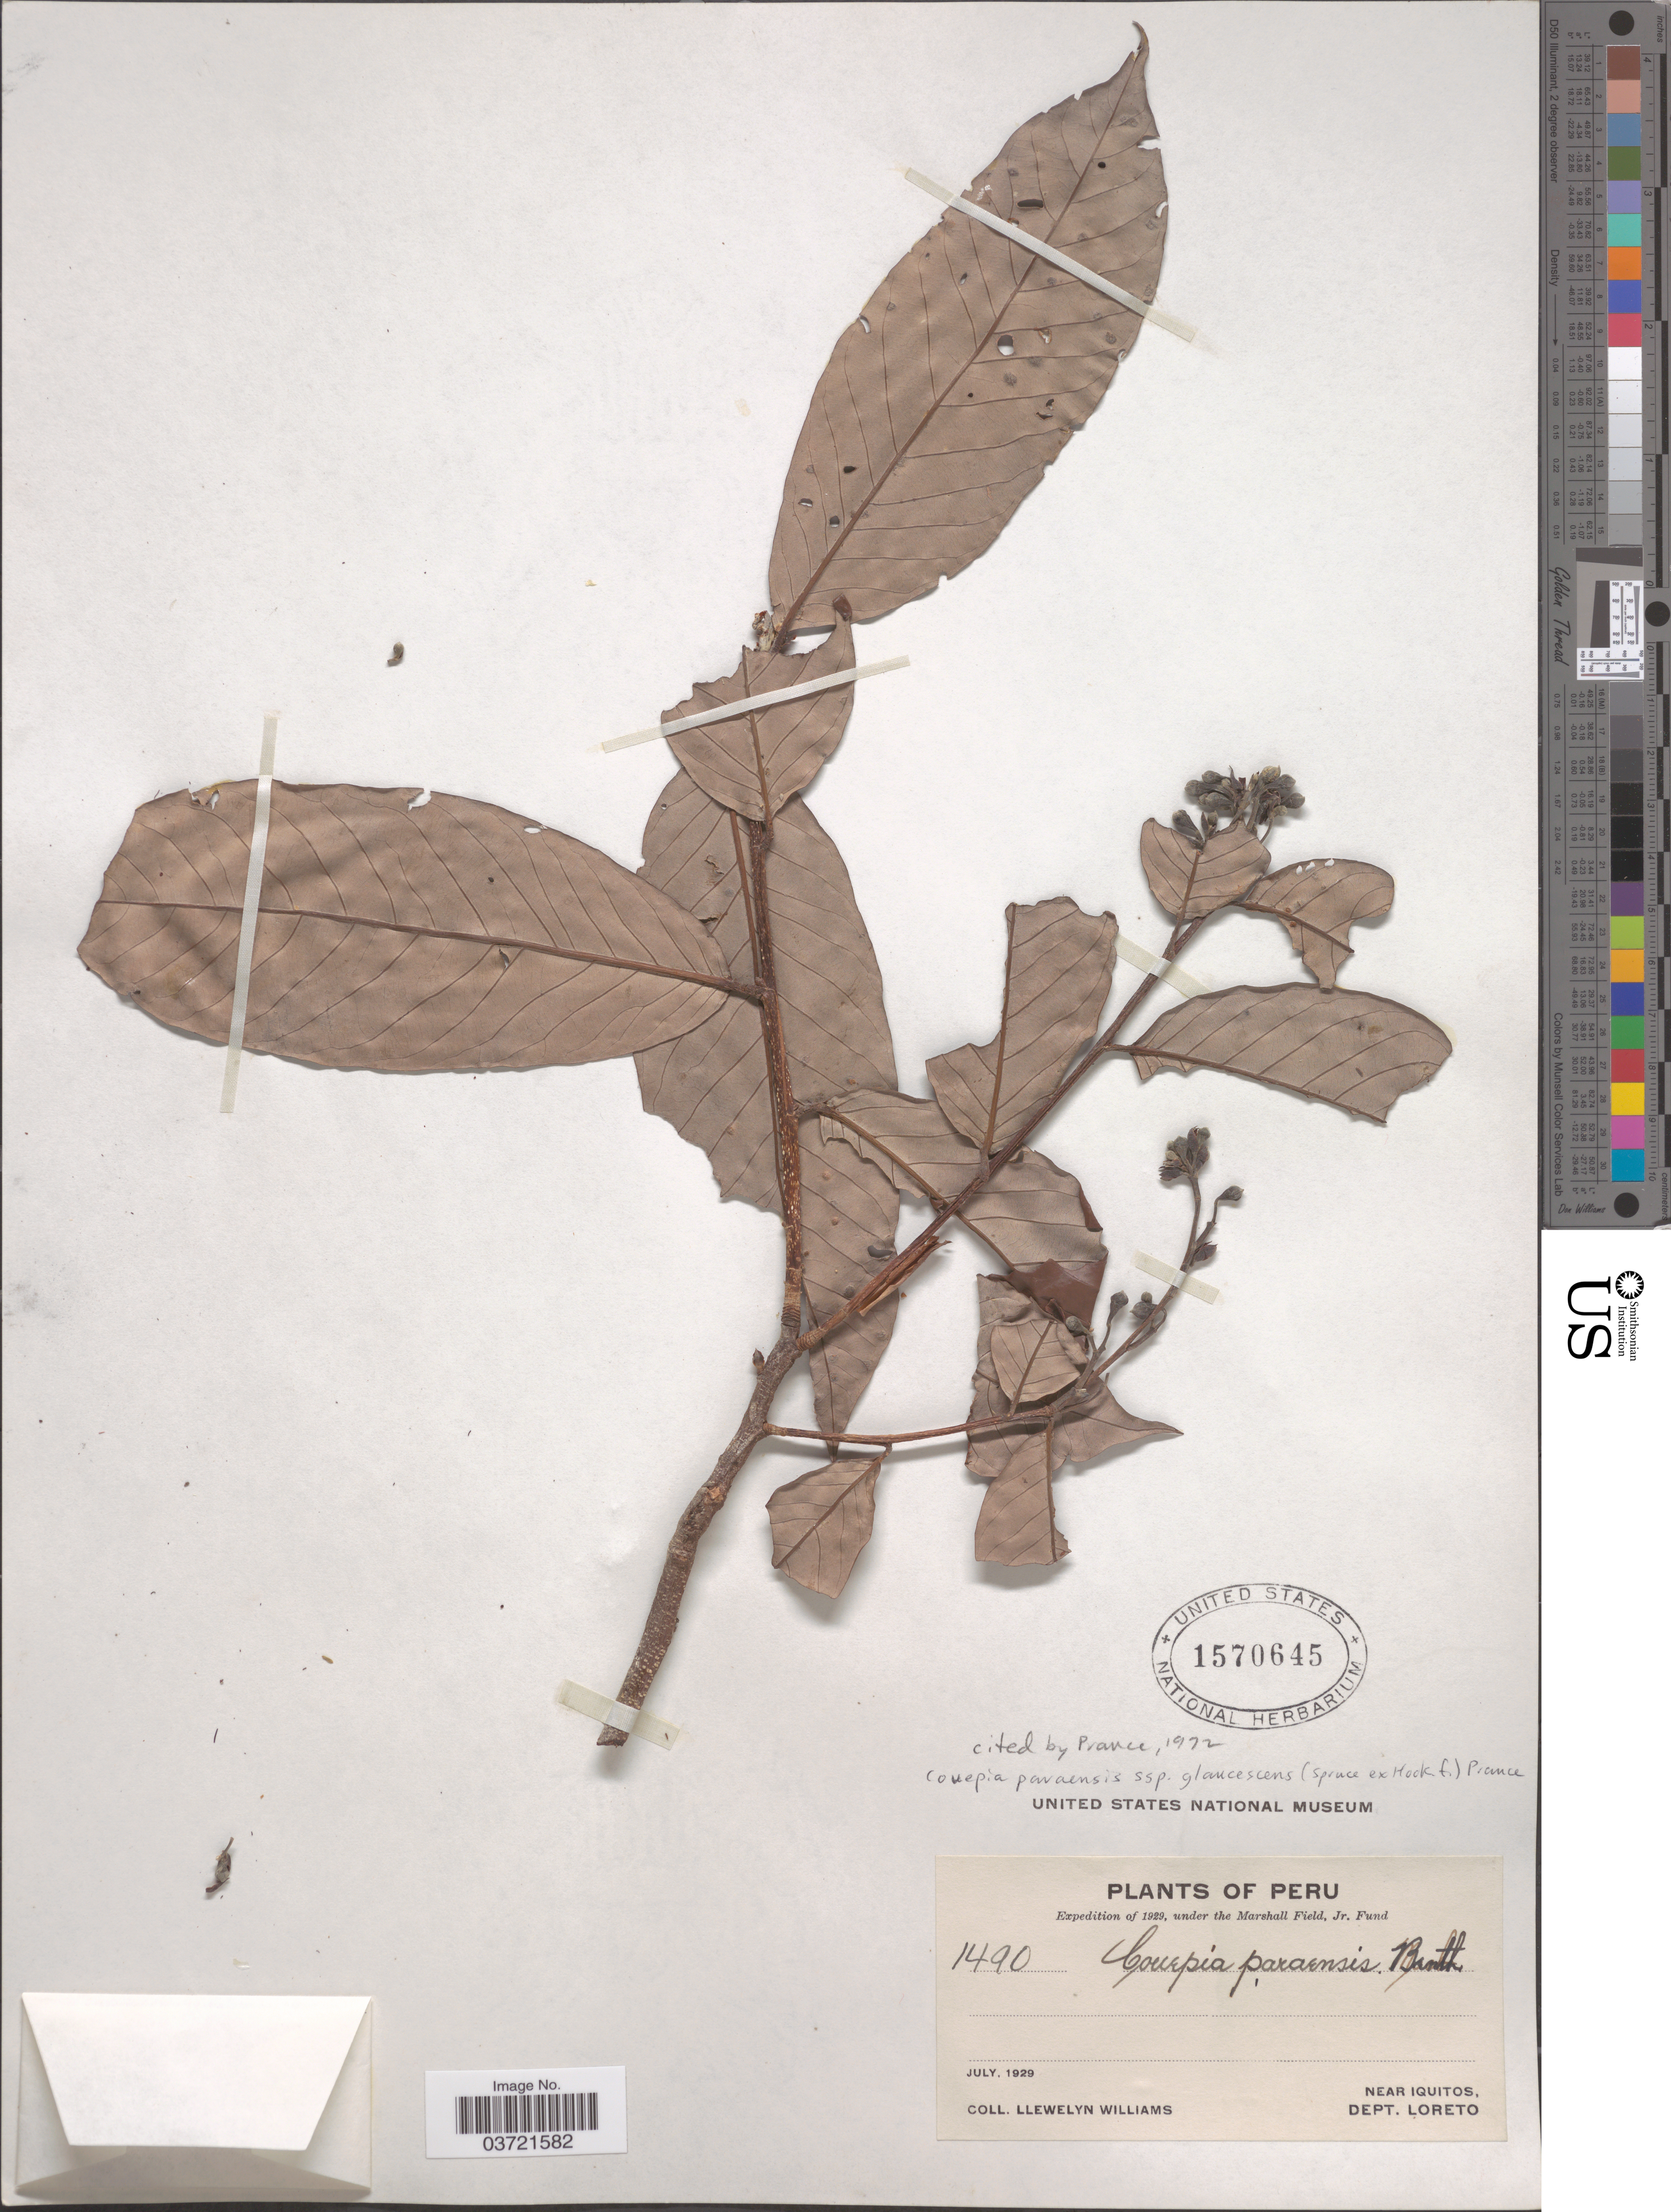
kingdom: Plantae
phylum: Tracheophyta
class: Magnoliopsida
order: Malpighiales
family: Chrysobalanaceae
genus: Couepia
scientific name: Couepia paraensis subsp. glaucescens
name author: (Spruce ex Hook. f.) Prance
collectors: Ll. Williams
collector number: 1490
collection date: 1929-07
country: Peru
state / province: Loreto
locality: Near Iquitos, Dept. Loreto.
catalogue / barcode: US 1570645